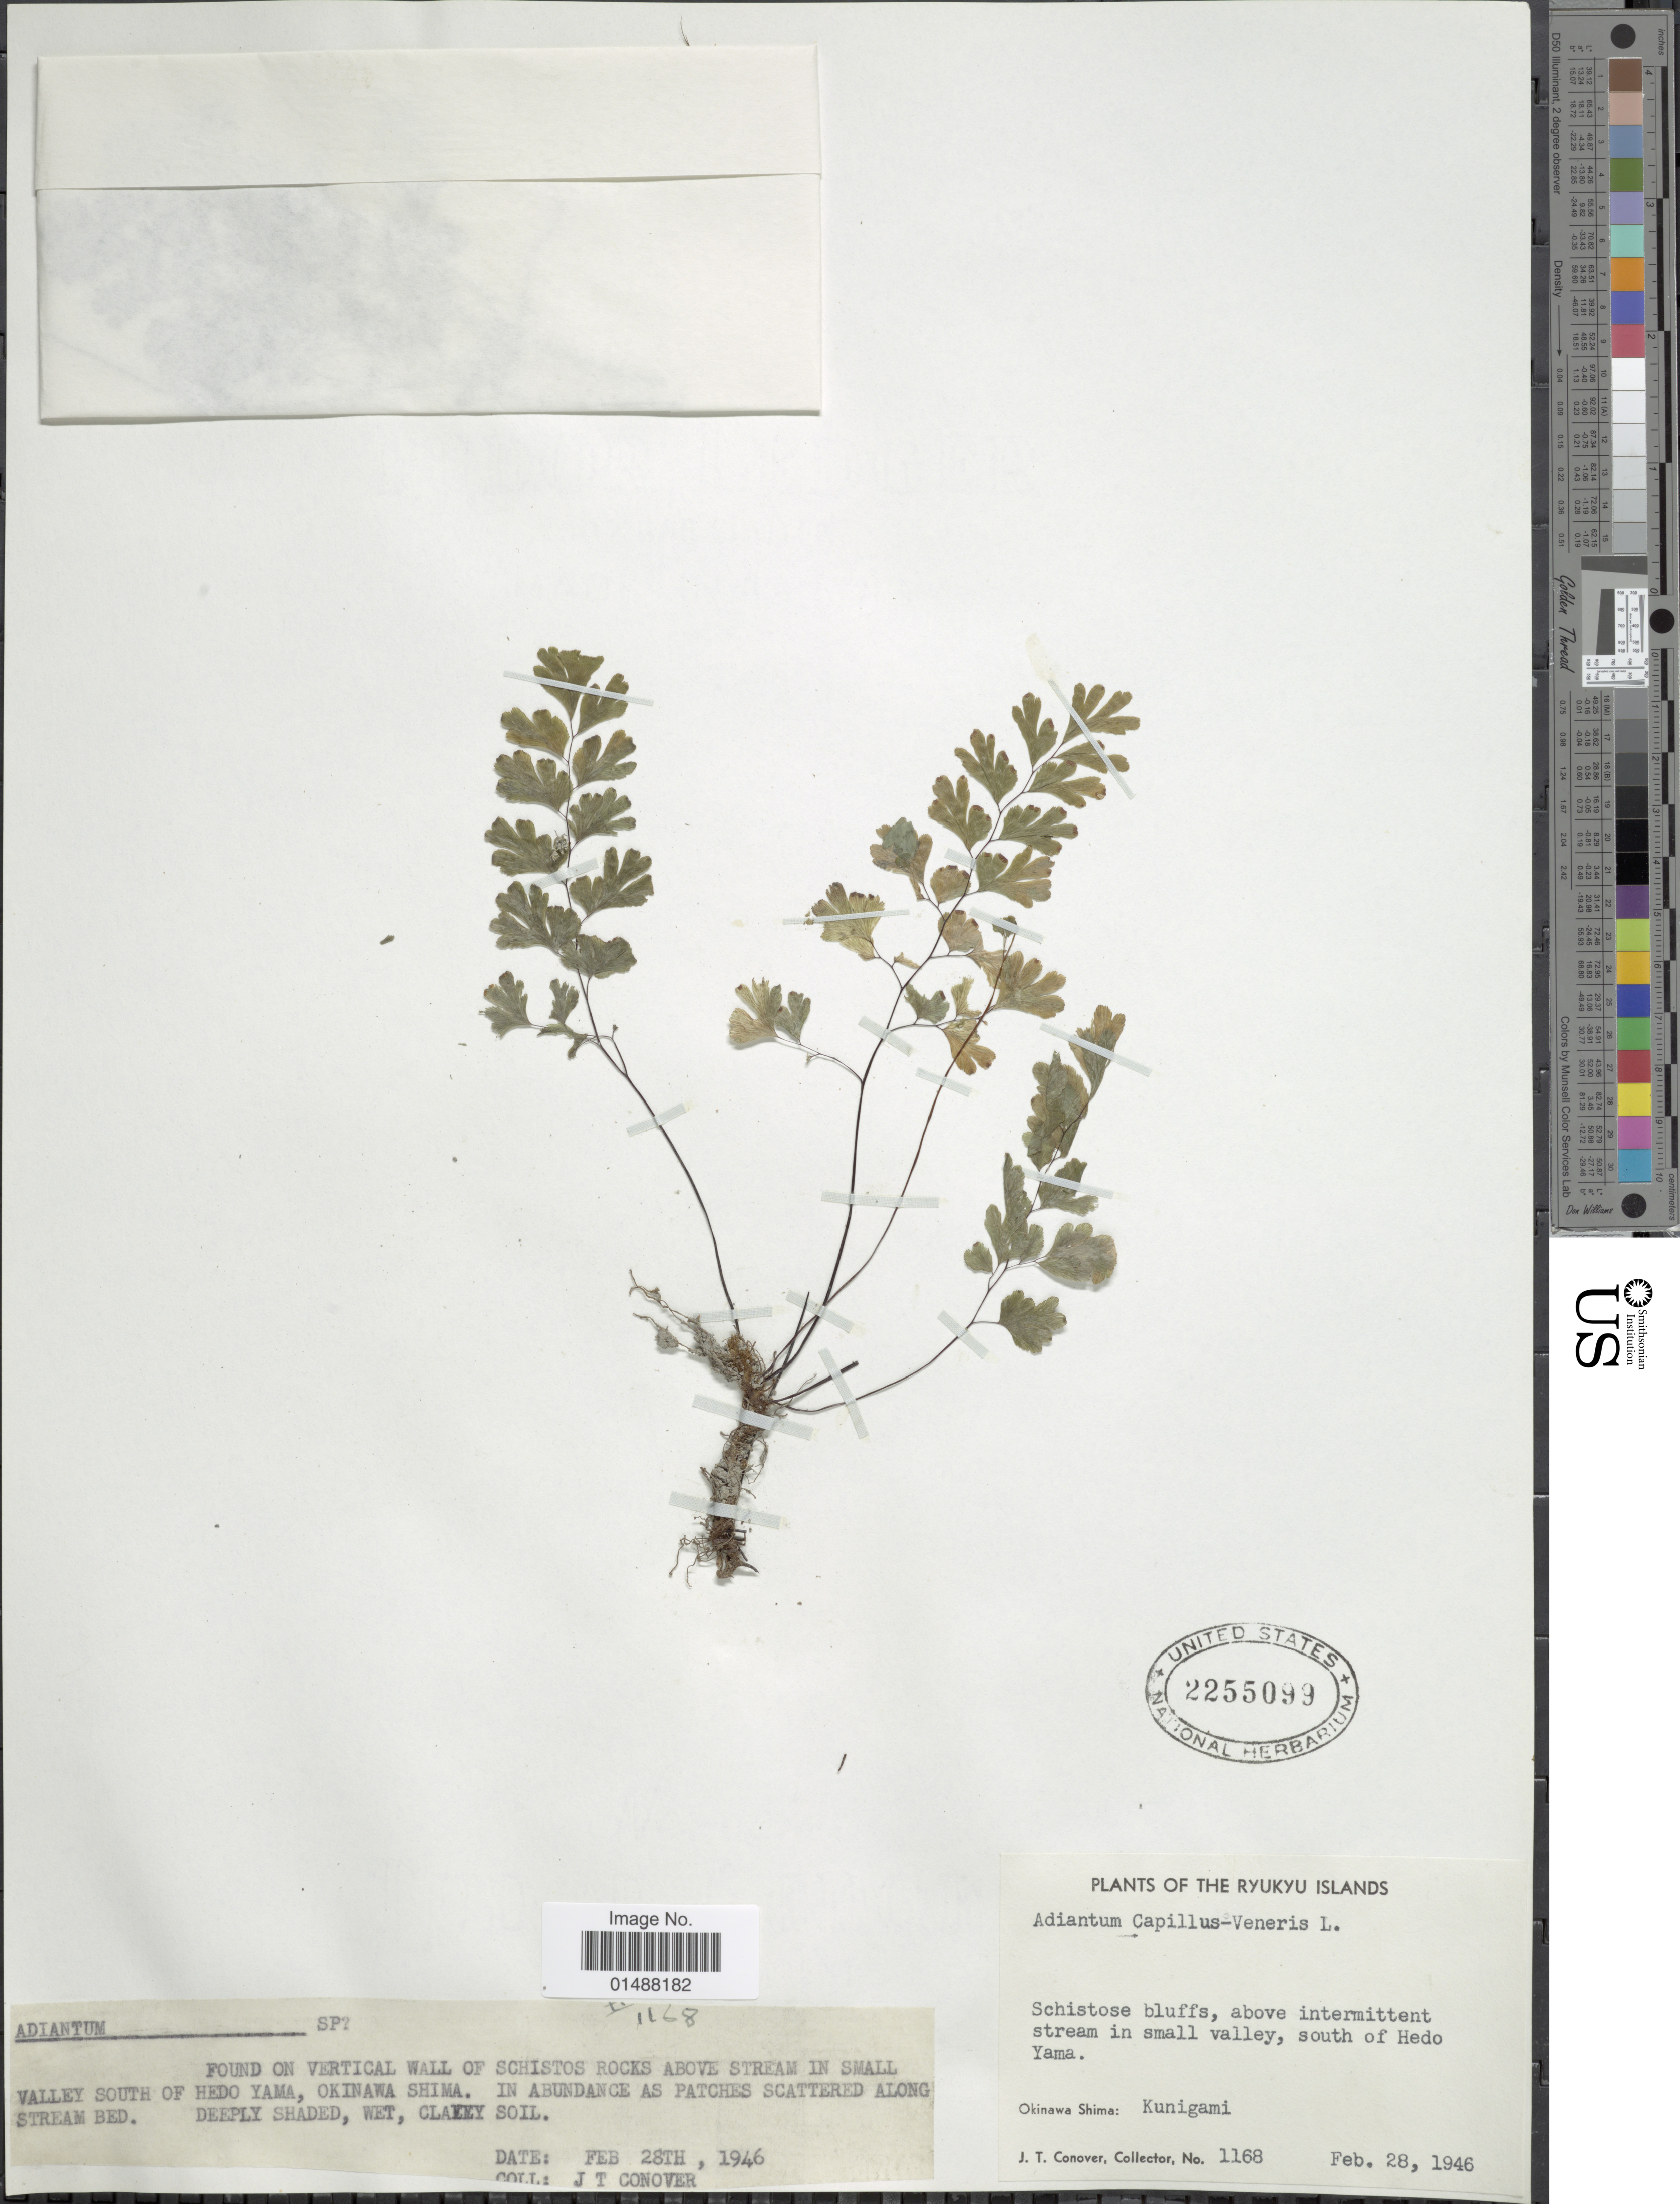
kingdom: Plantae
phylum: Tracheophyta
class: Polypodiopsida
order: Polypodiales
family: Pteridaceae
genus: Adiantum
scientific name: Adiantum capillus-veneris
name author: L.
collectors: J. T. Conover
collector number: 1168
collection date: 1946-02-28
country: Japan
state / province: Okinawa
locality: Ryukyu Islands, Okinawa Shima: Kunigami, Schistose bluffs, above intermittent stream in small valley, south of Hedo Yama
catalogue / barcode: US 2255099